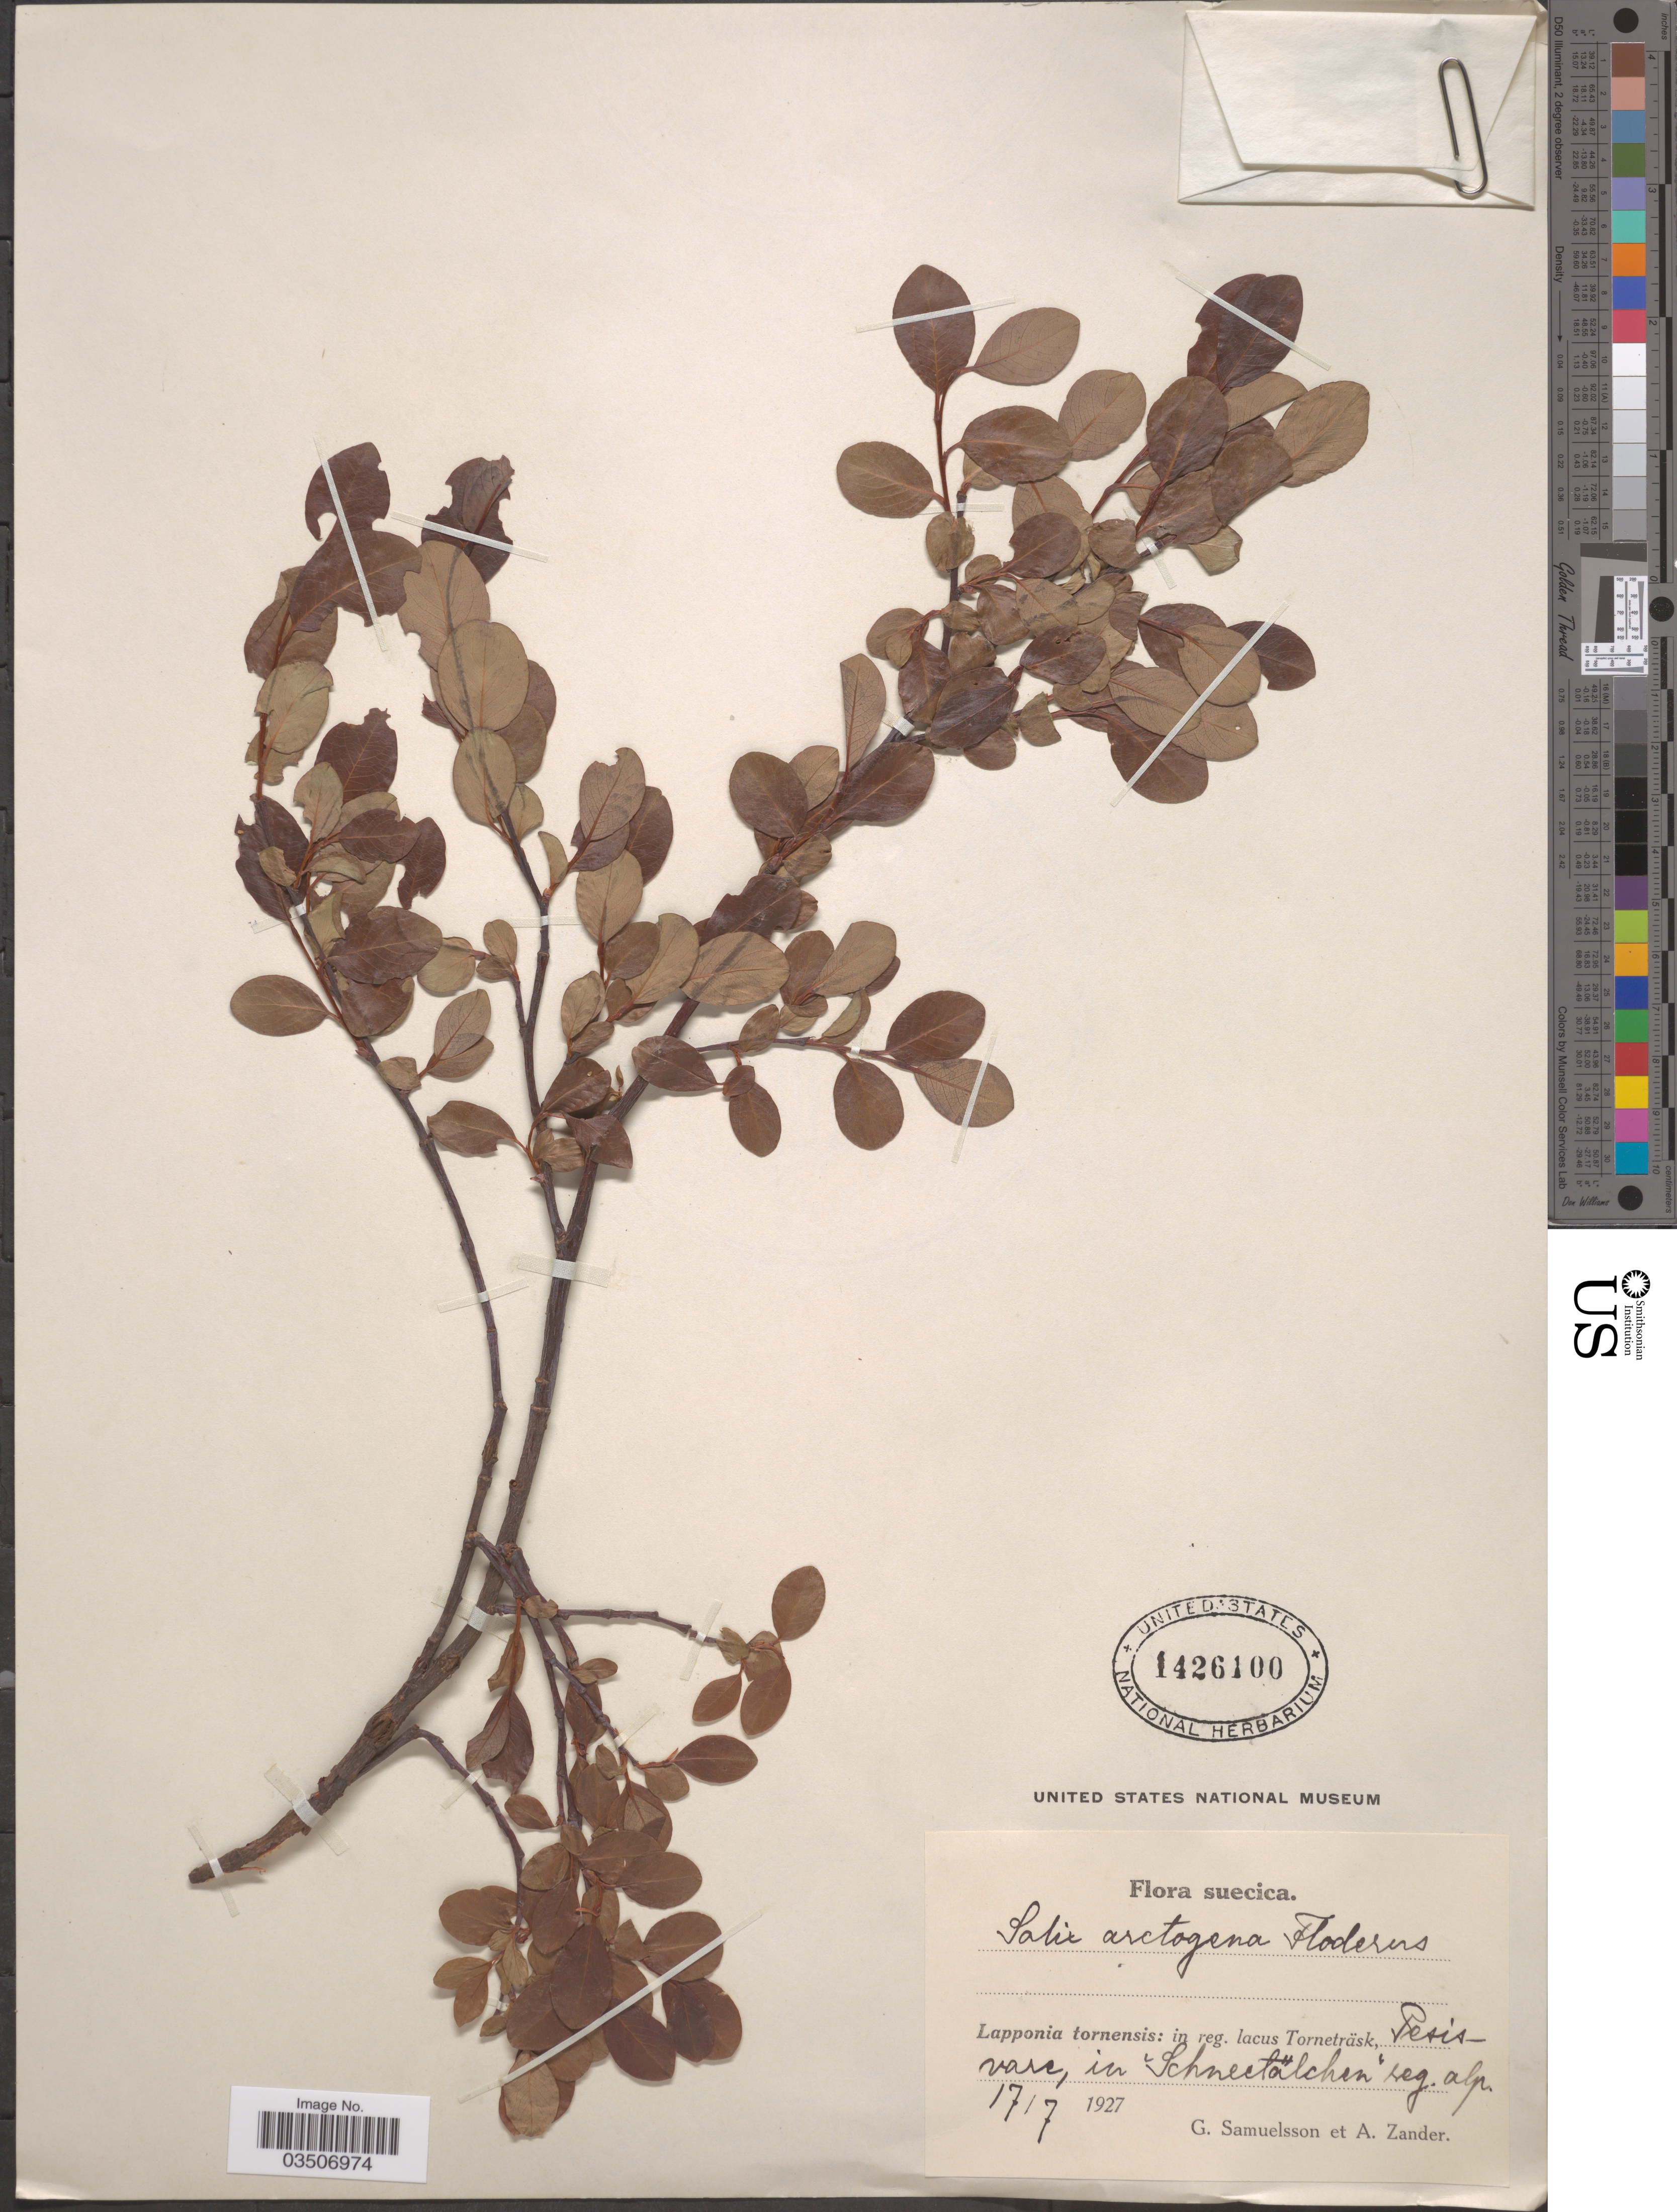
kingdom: Plantae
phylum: Tracheophyta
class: Magnoliopsida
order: Malpighiales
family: Salicaceae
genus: Salix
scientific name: Salix arctogena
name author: Flod.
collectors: G. Samuelsson & A. Zander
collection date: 1927-07-17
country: Sweden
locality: Suecica. Lapponia tornensis: in reg. lacus Torneträsk, Pesisvare, in "Schneetälchen" reg. alp.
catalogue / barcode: US 1426100